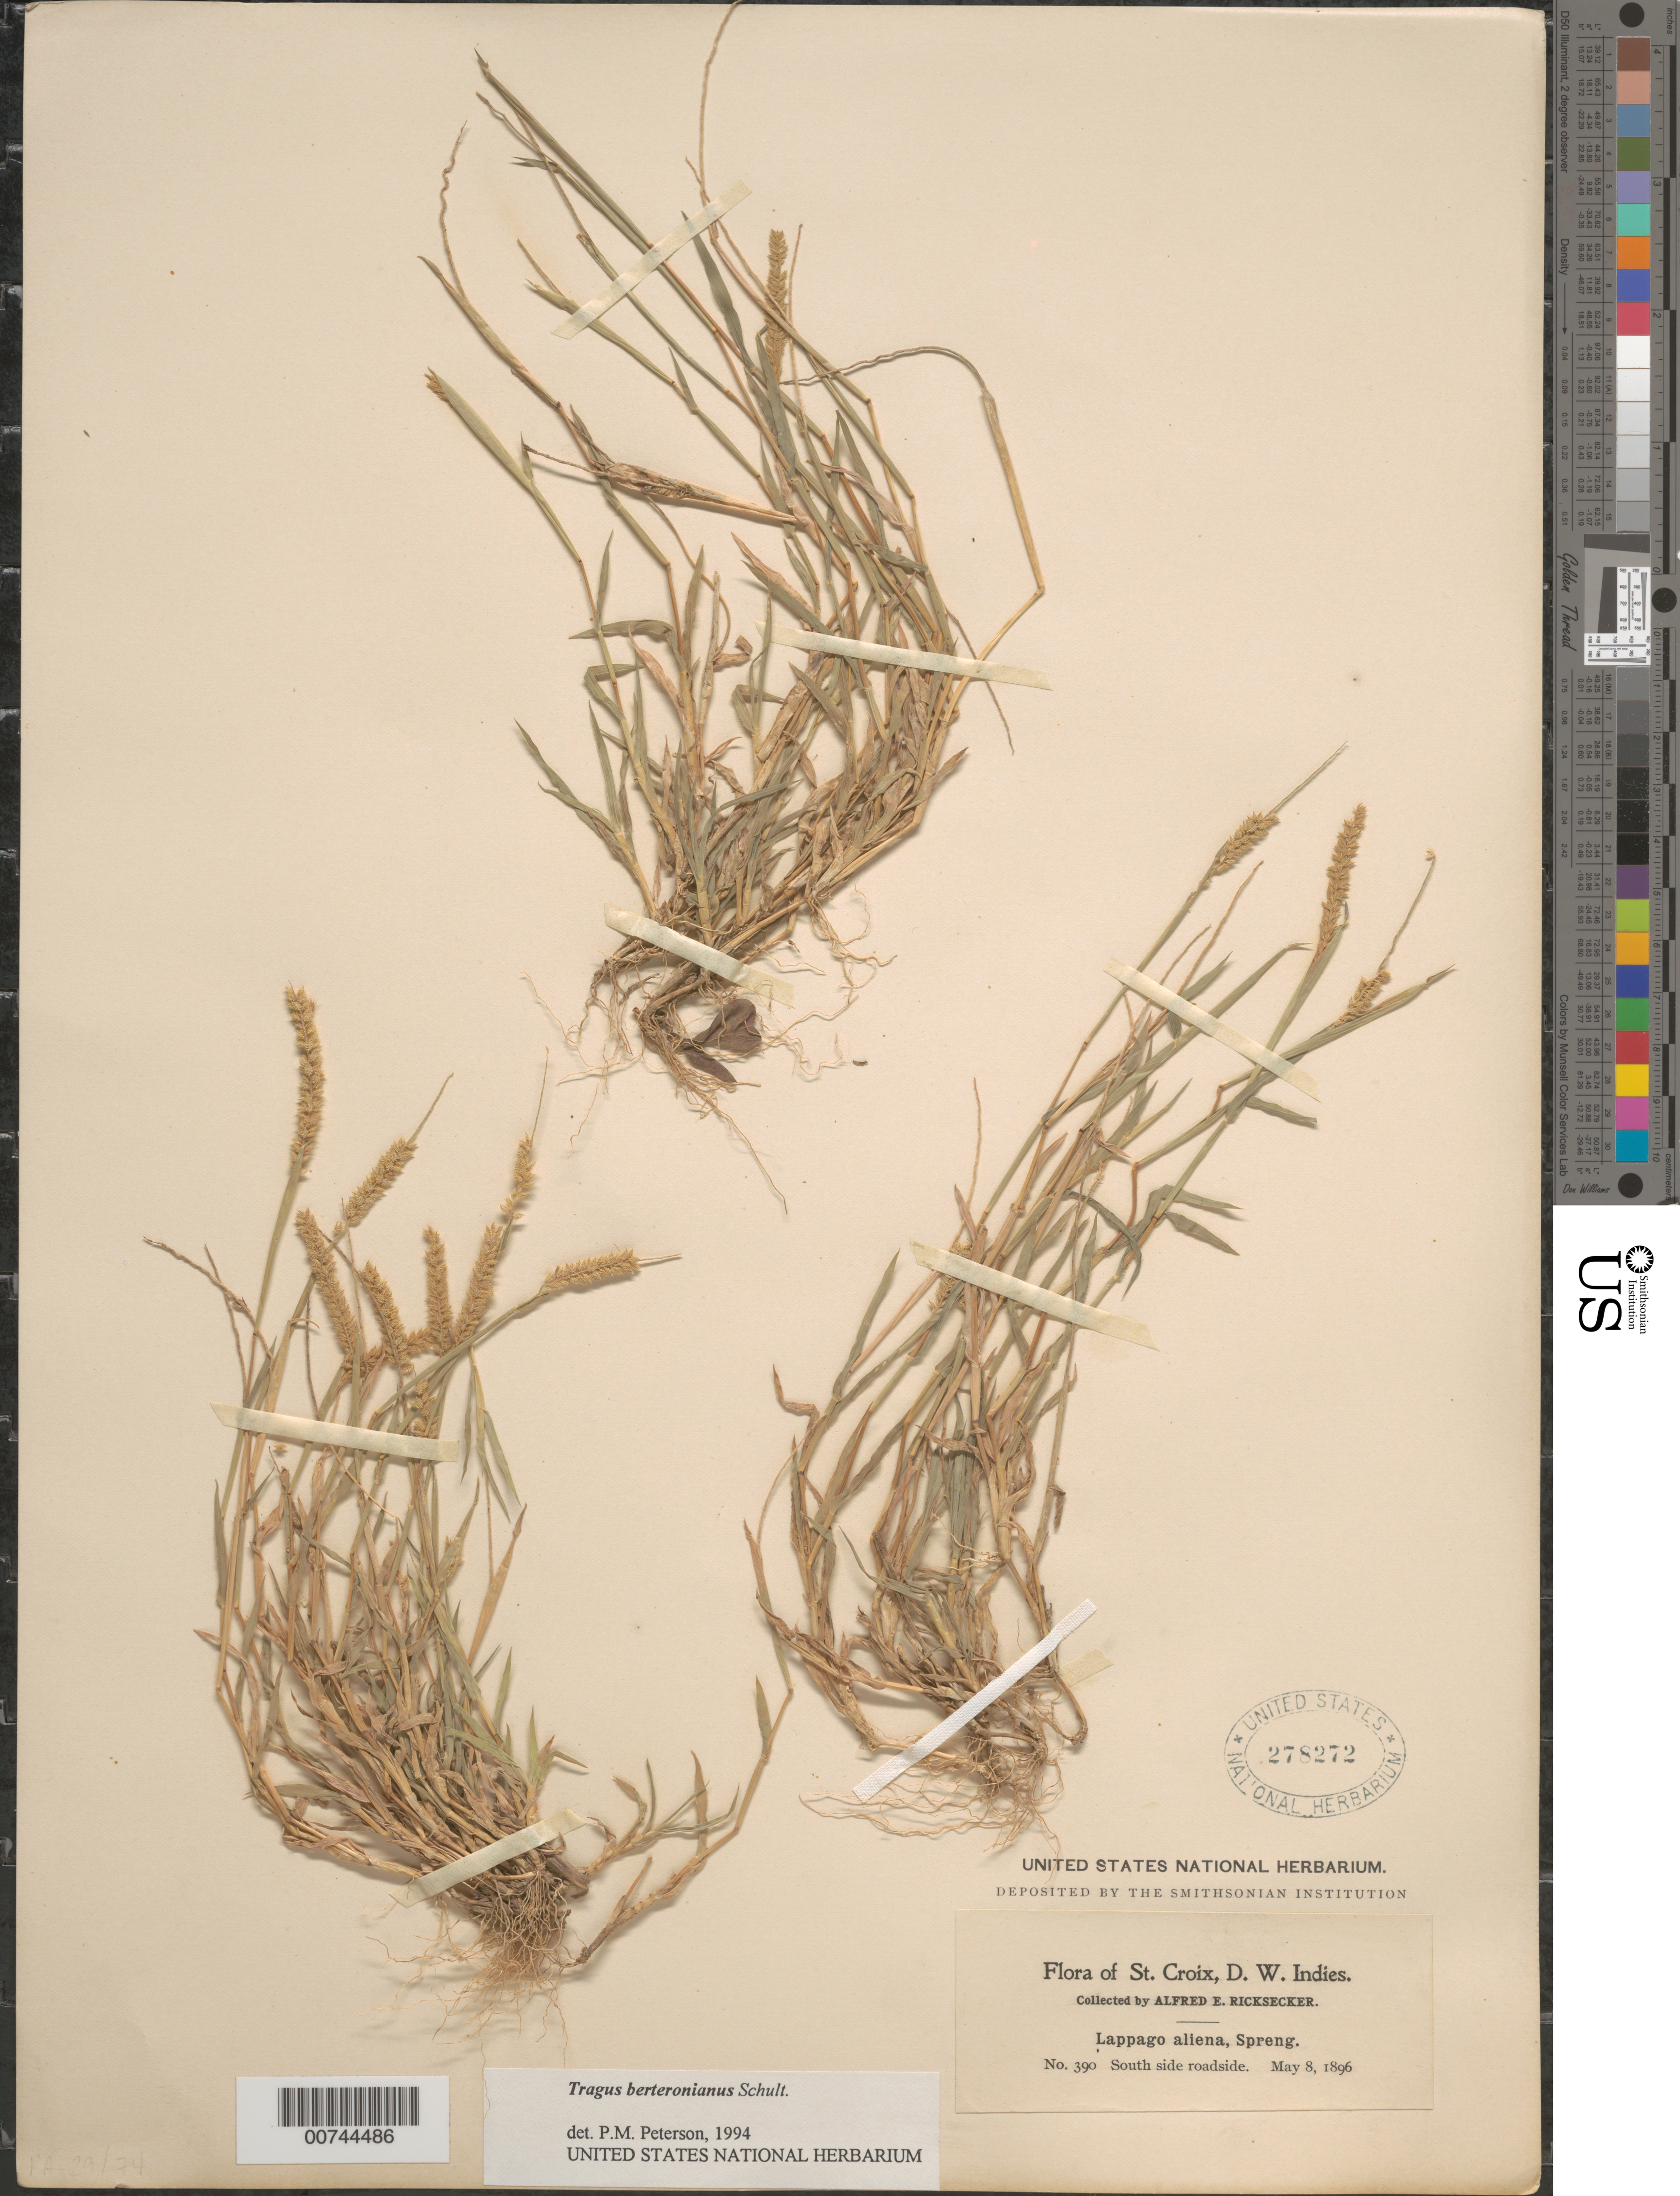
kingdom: Plantae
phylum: Tracheophyta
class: Liliopsida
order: Poales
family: Poaceae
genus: Tragus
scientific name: Tragus berteronianus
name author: Schult.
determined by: Peterson, Paul M., (BOT), Smithsonian Institution - National Museum of Natural History (UNITED STATES)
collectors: A. E. Ricksecker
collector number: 390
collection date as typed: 08 May 1896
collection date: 1896-05-08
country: U.S. Virgin Islands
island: St. Croix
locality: St. Croix; southside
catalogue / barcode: US 278272